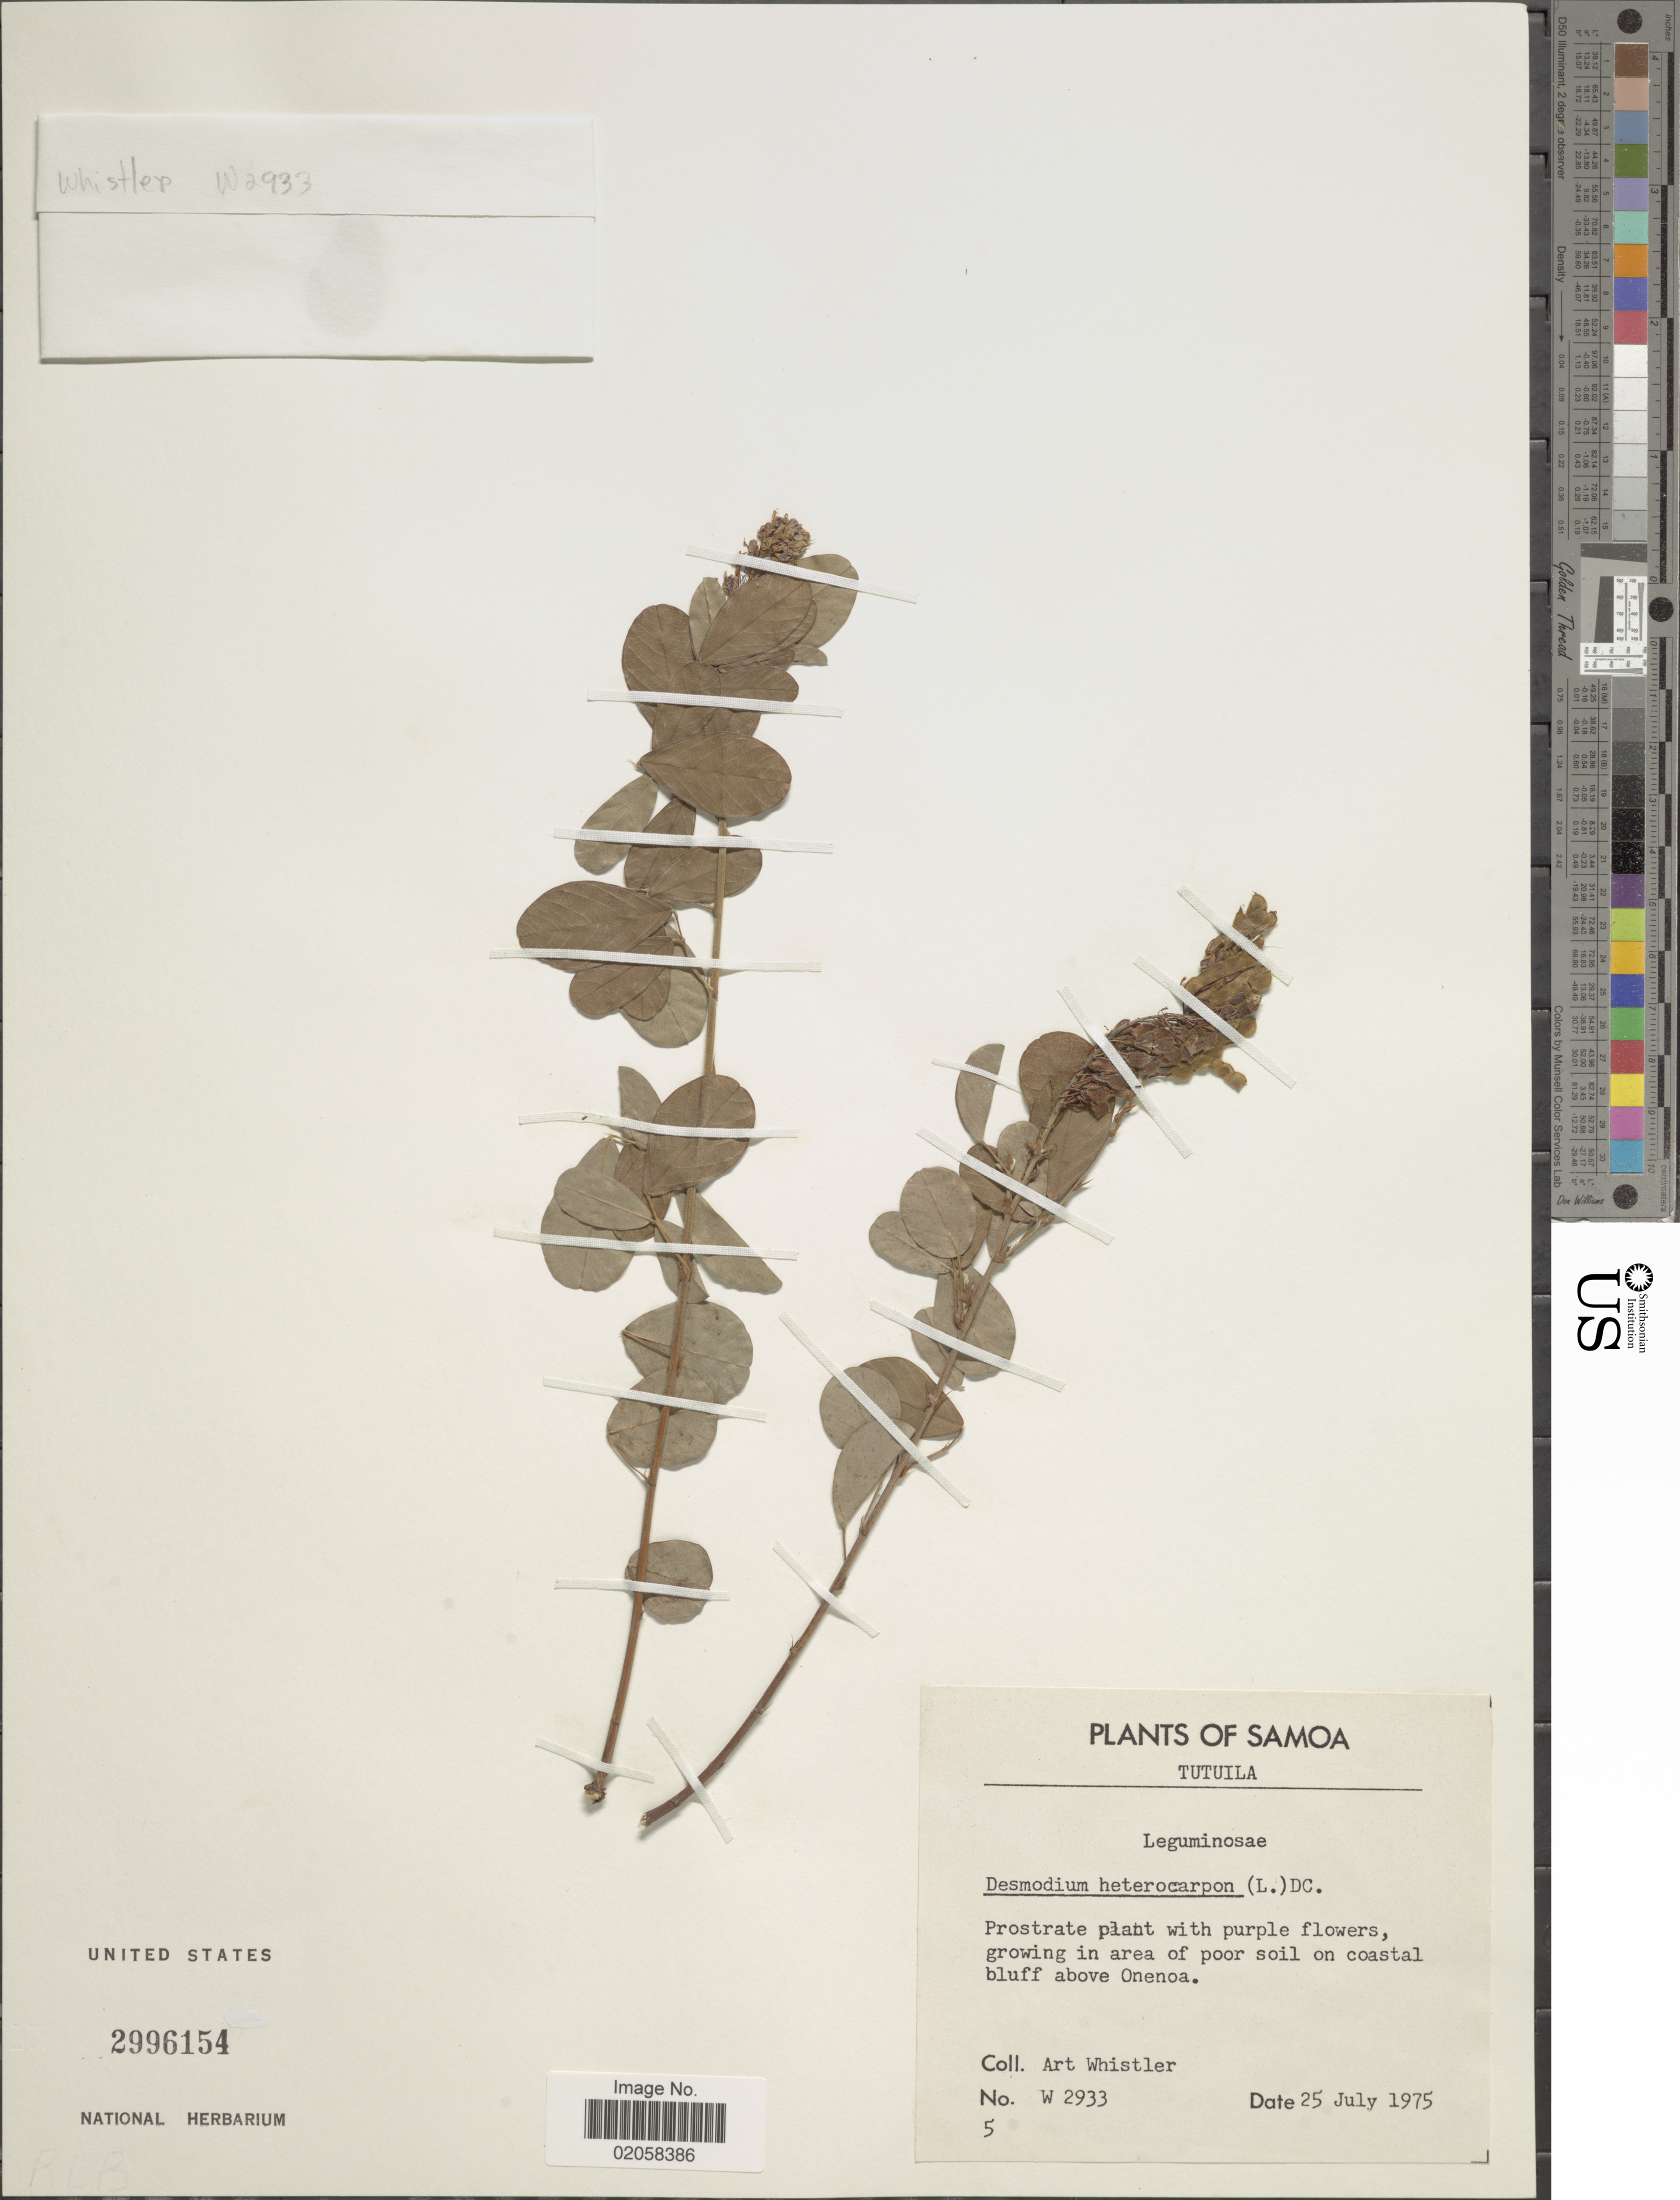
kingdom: Plantae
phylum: Tracheophyta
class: Magnoliopsida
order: Fabales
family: Fabaceae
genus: Grona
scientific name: Grona heterocarpos var. strigosa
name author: (Meeuwen) H. Ohashi & K. Ohashi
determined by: Strong, Mark T., (BOT), Smithsonian Institution - National Museum of Natural History (UNITED STATES)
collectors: A. Whistler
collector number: W2933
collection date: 1975-07-25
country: American Samoa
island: Tutuila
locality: Tutuila, coastal bluff above Onenoa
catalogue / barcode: US 2996154